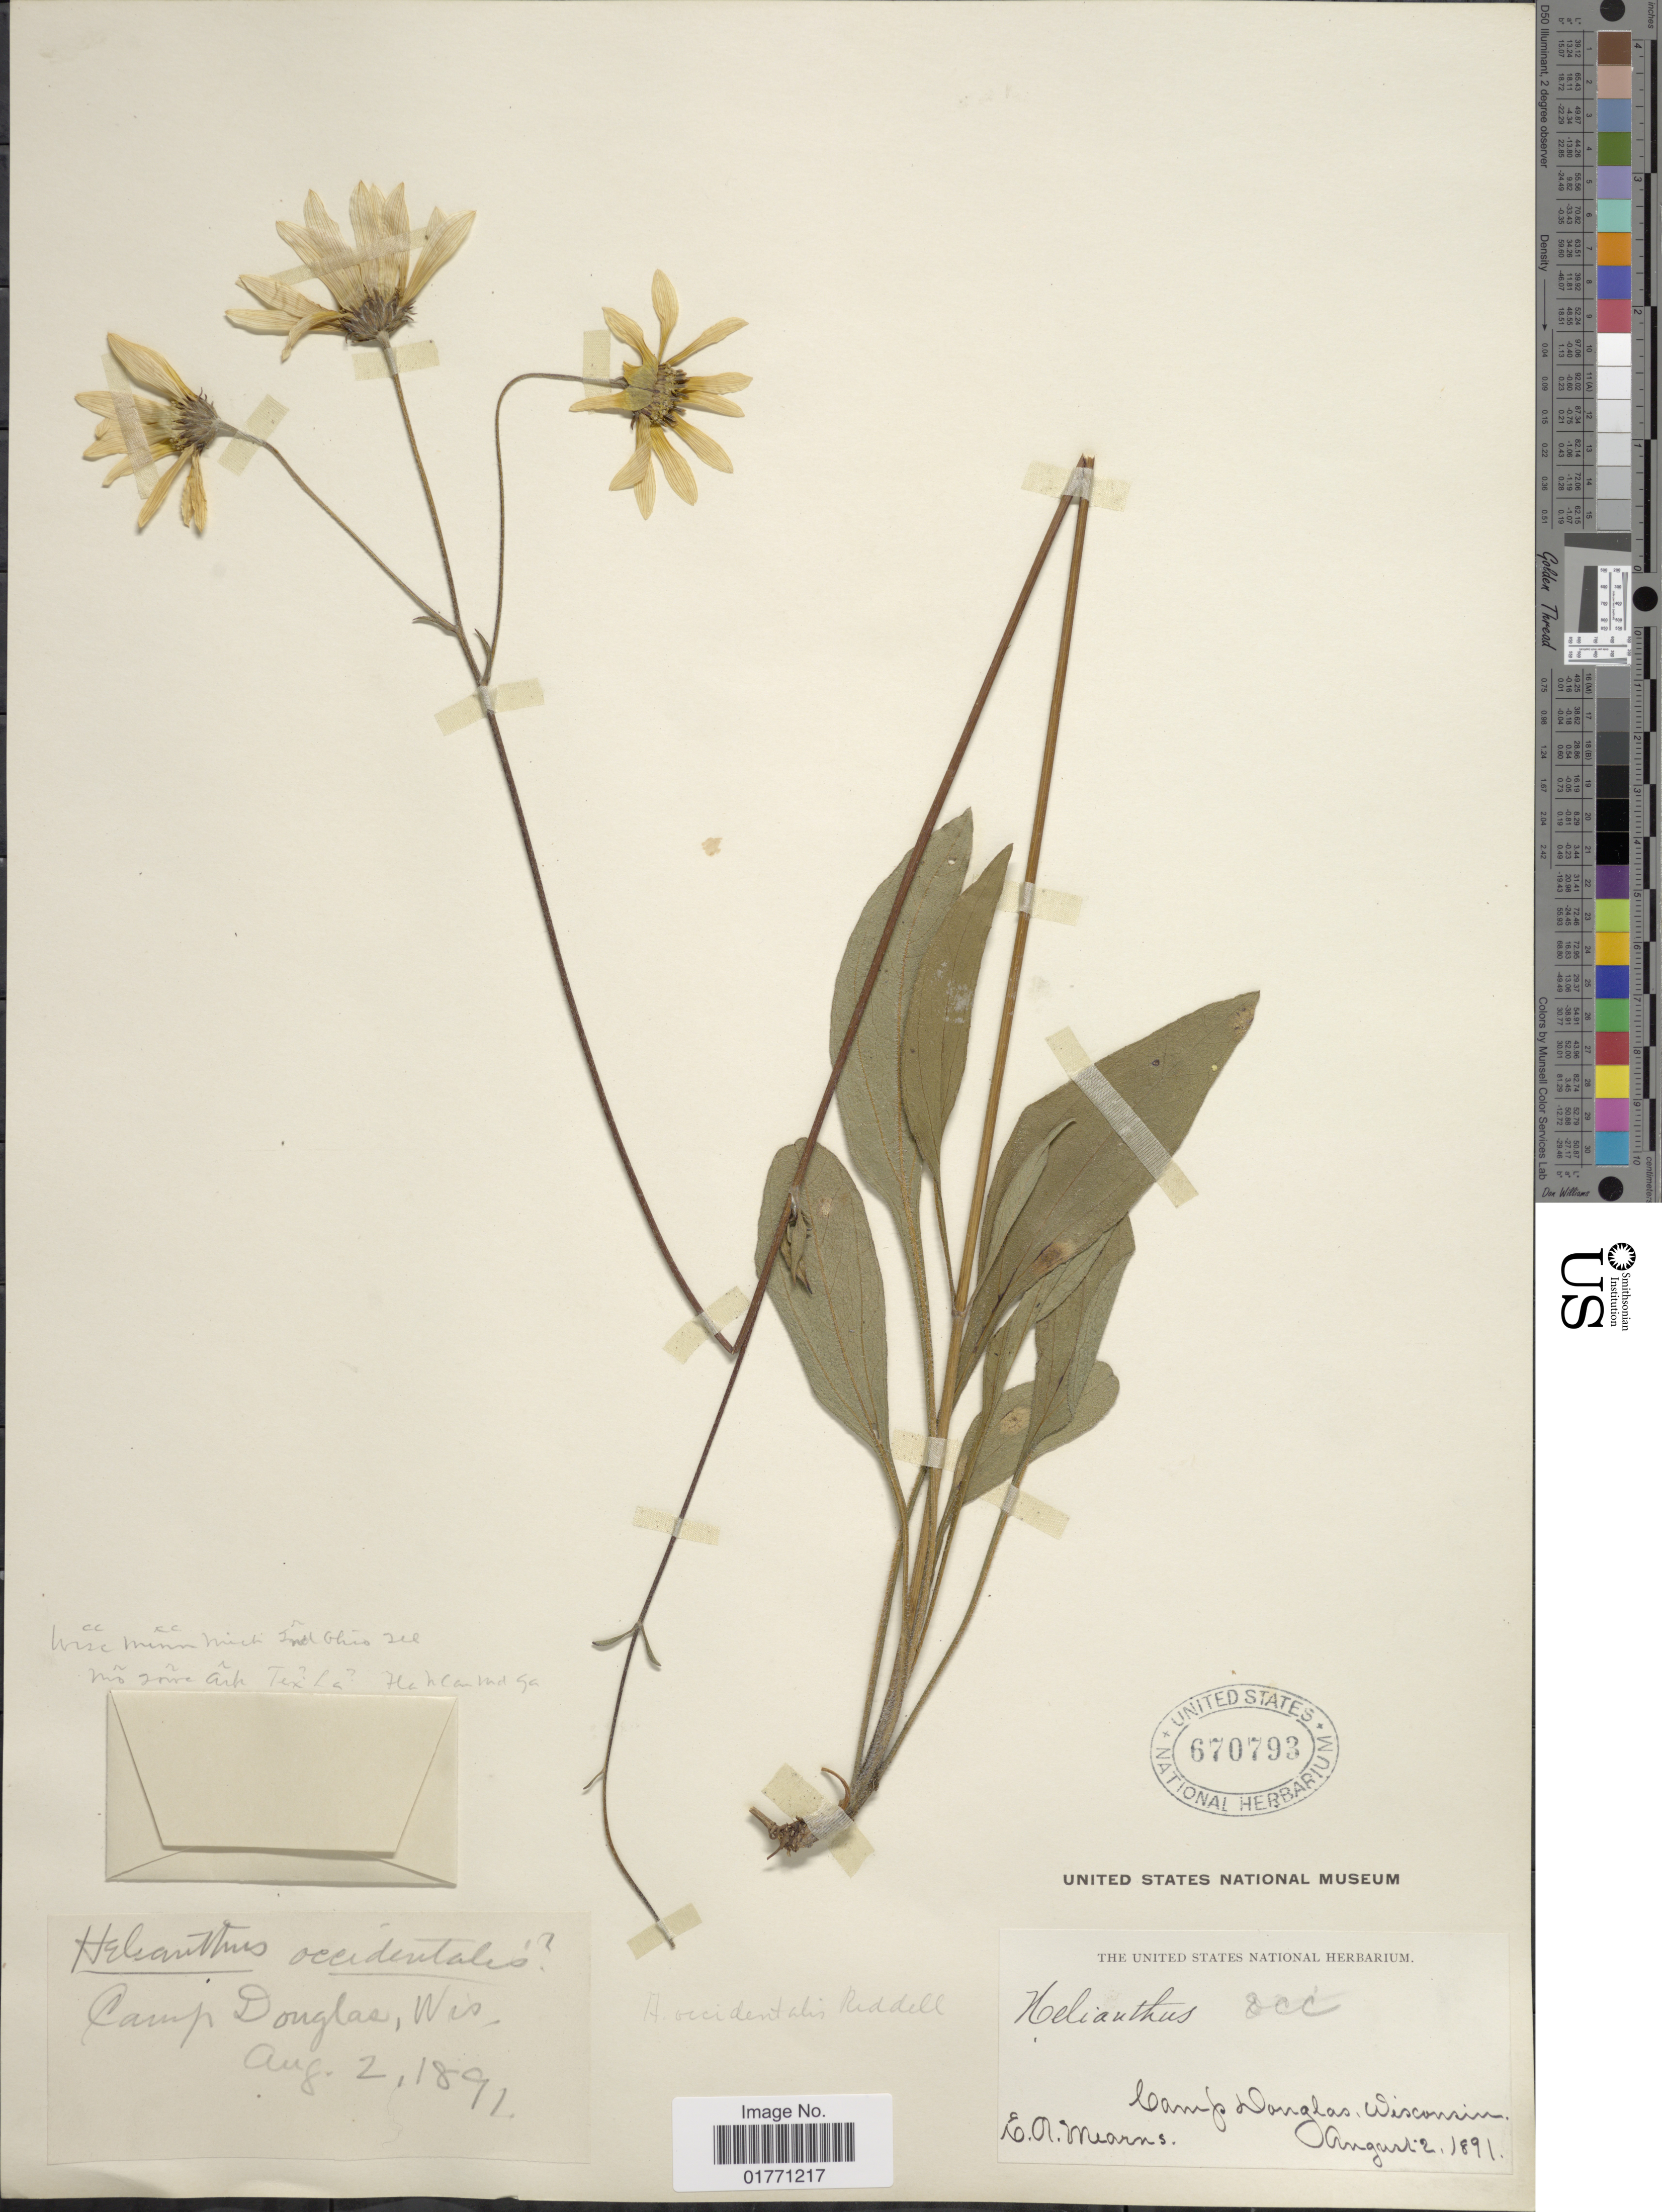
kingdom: Plantae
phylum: Tracheophyta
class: Magnoliopsida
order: Asterales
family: Asteraceae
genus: Helianthus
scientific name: Helianthus occidentalis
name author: Riddell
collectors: E. A. Mearns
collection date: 1891-08-02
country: United States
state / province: Wisconsin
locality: Camp Douglas.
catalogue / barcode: US 670793